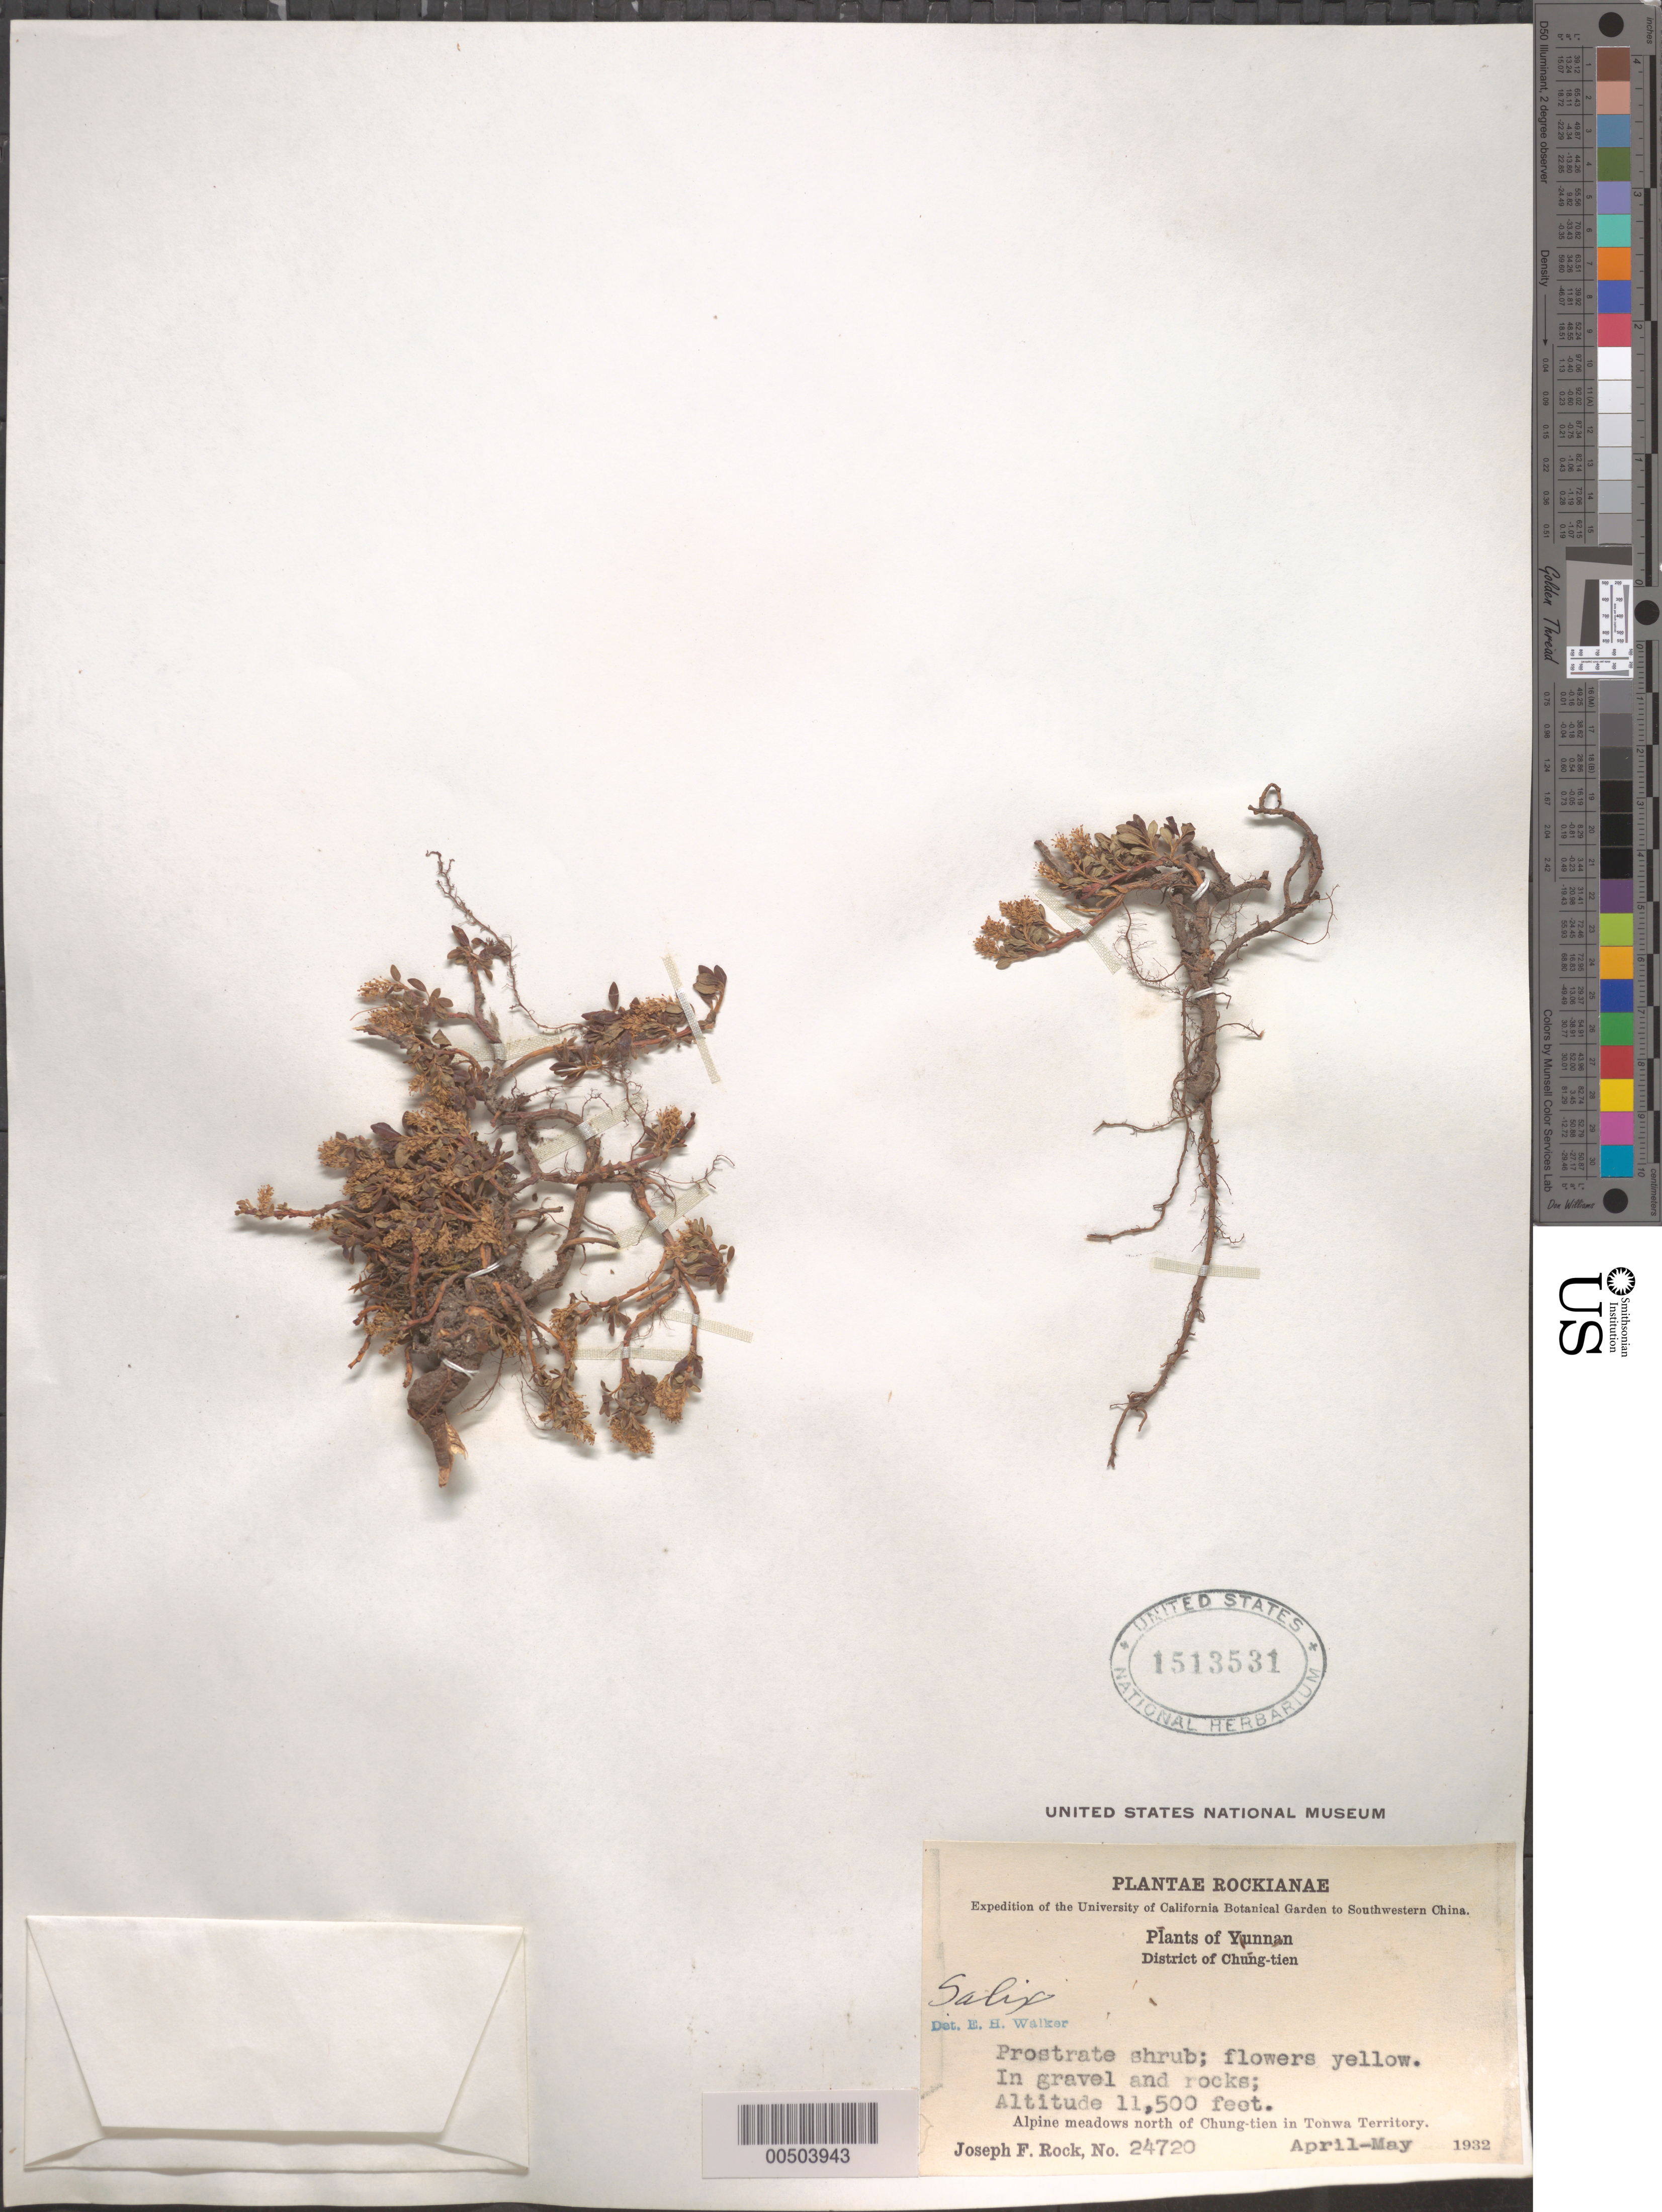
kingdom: Plantae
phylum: Tracheophyta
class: Magnoliopsida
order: Malpighiales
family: Salicaceae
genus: Salix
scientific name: Salix sp.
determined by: Walker, E. H.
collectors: J. F. Rock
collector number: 24720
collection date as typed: Apr 1932 to -- May 1932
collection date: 1932-04/1932-05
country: China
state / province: Yunnan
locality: Alpine meadows north of Chung-tien in Tonwa Territory, Chung-tien Hsien (district) or Zhongdian Xian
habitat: Prostrate shrub; flowers yellow. In gravel and rocks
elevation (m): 3505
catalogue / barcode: US 1513531